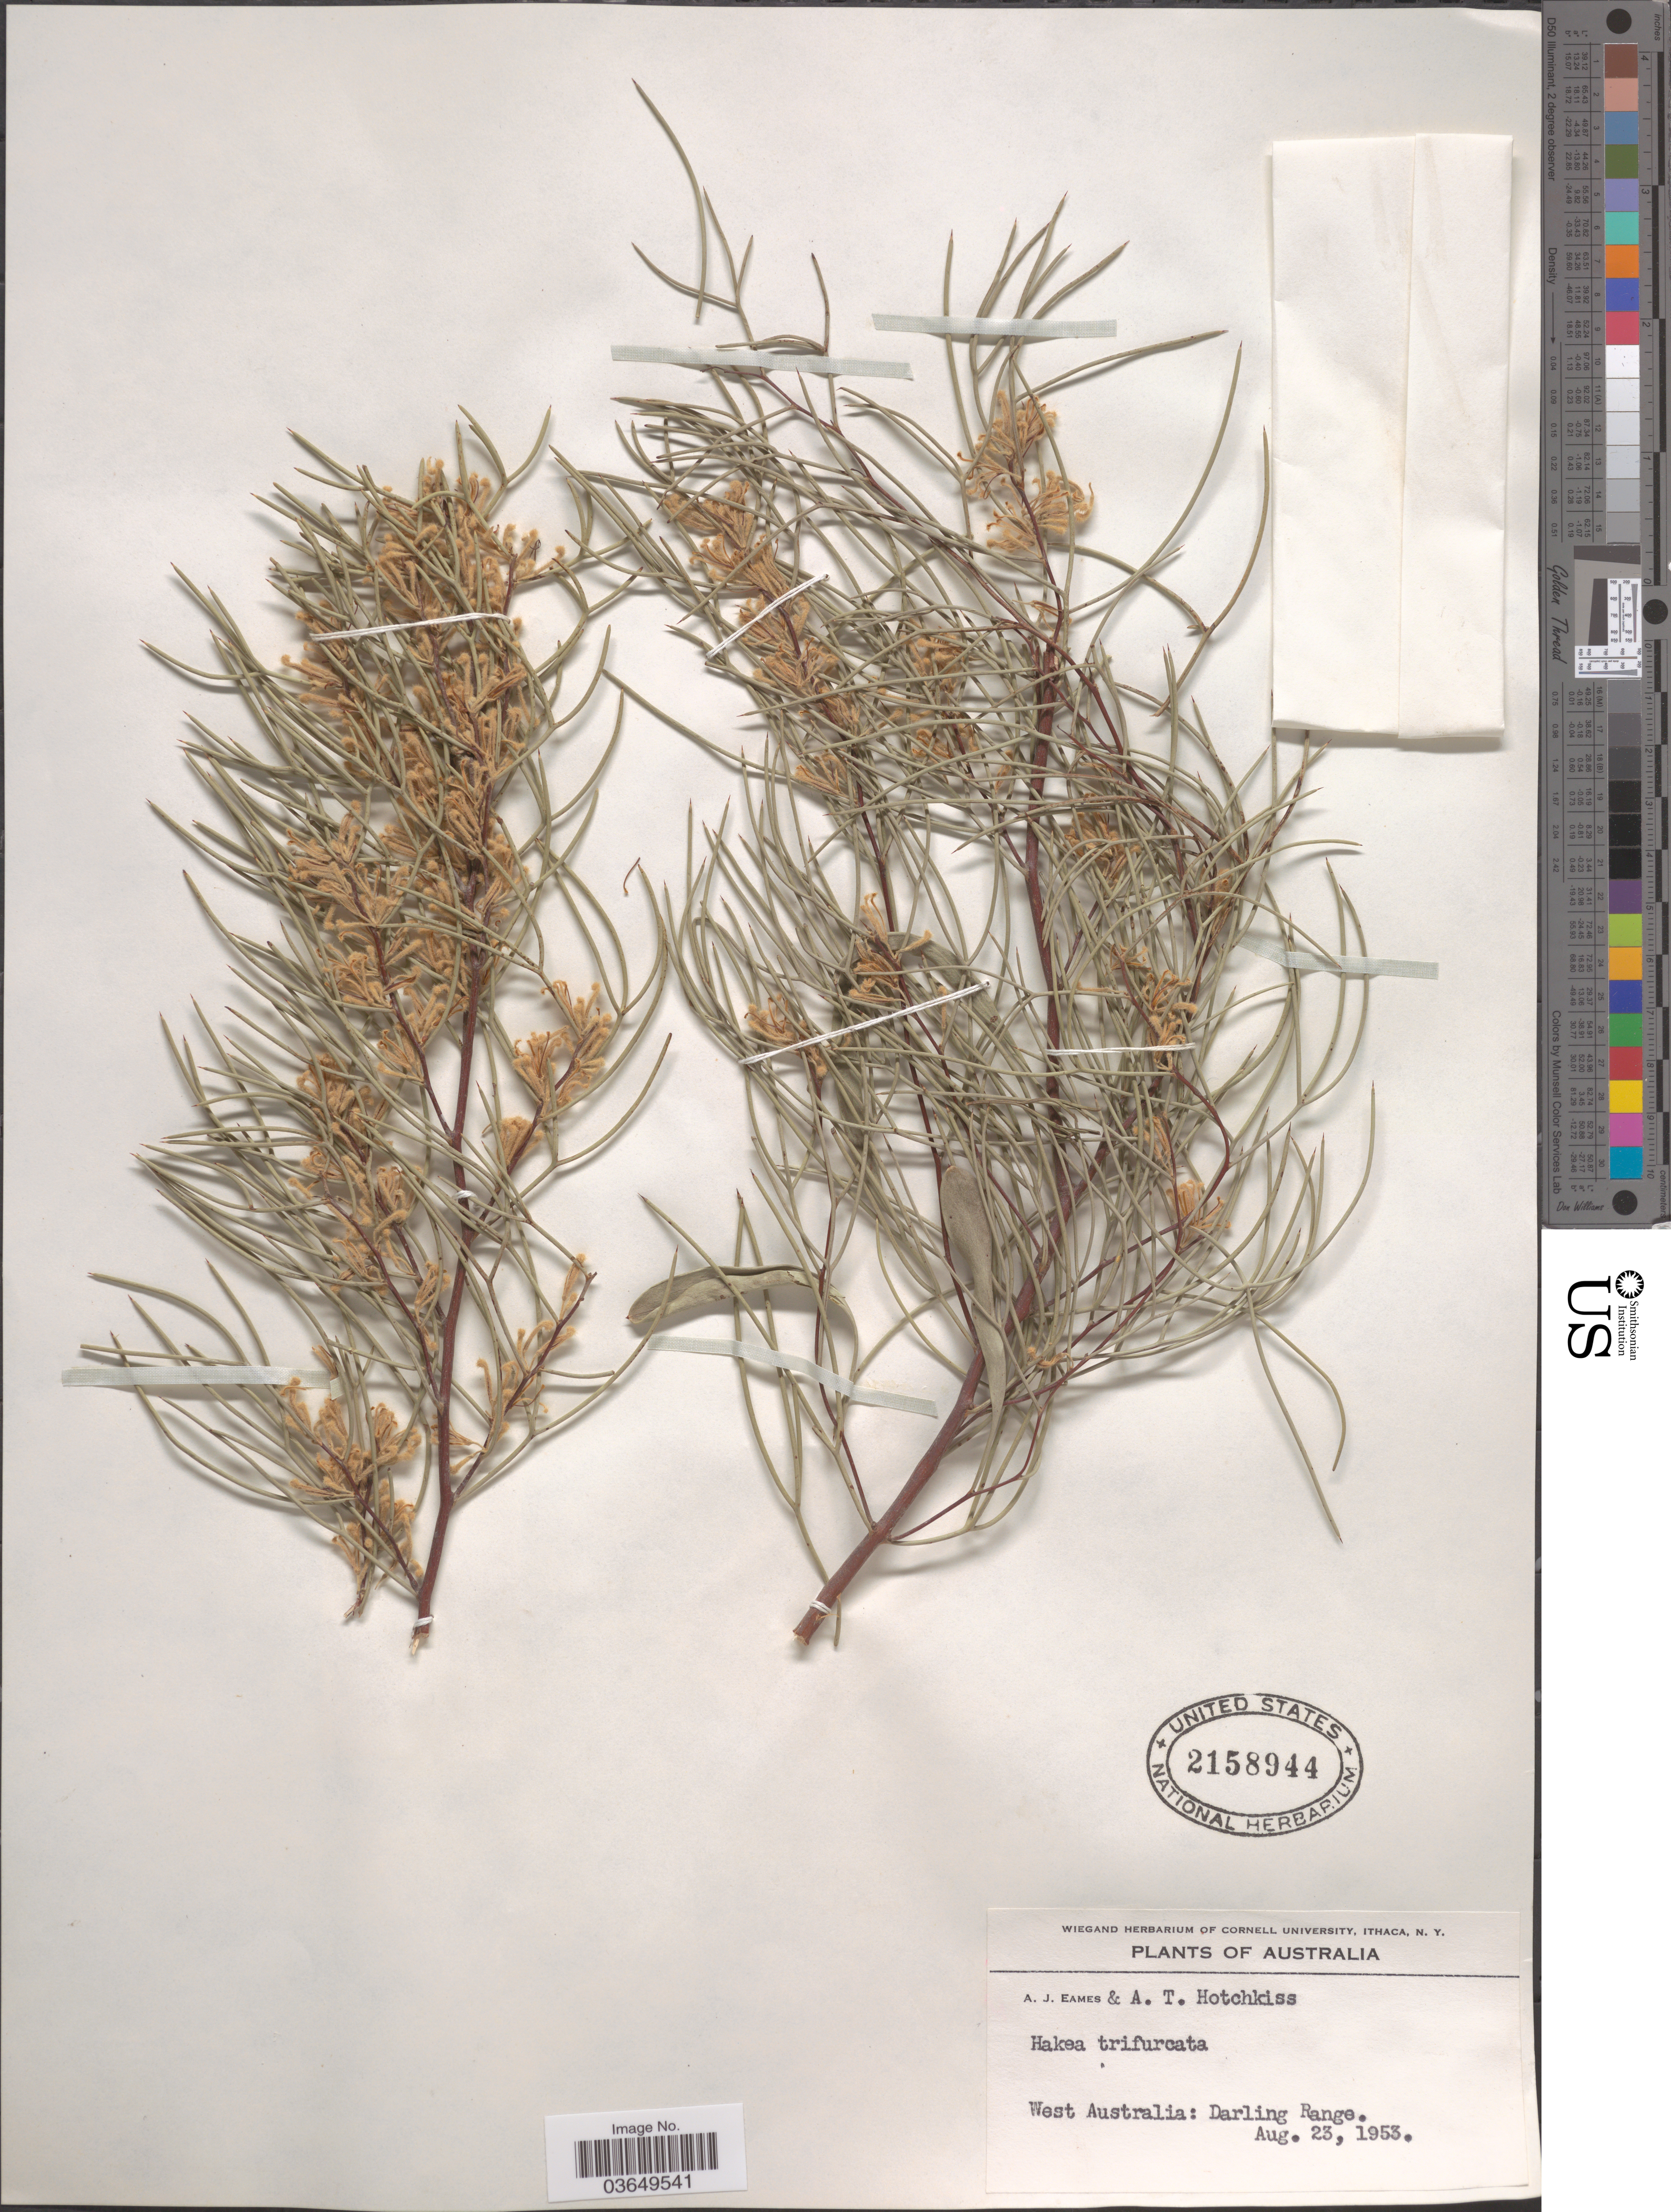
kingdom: Plantae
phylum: Tracheophyta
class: Magnoliopsida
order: Proteales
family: Proteaceae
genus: Hakea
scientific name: Hakea trifurcata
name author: R. Br.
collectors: A. J. Eames & A. Hotchkiss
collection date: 1953-08-23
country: Australia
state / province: Western Australia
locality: West Australia: Darling Range.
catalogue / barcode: US 2158944